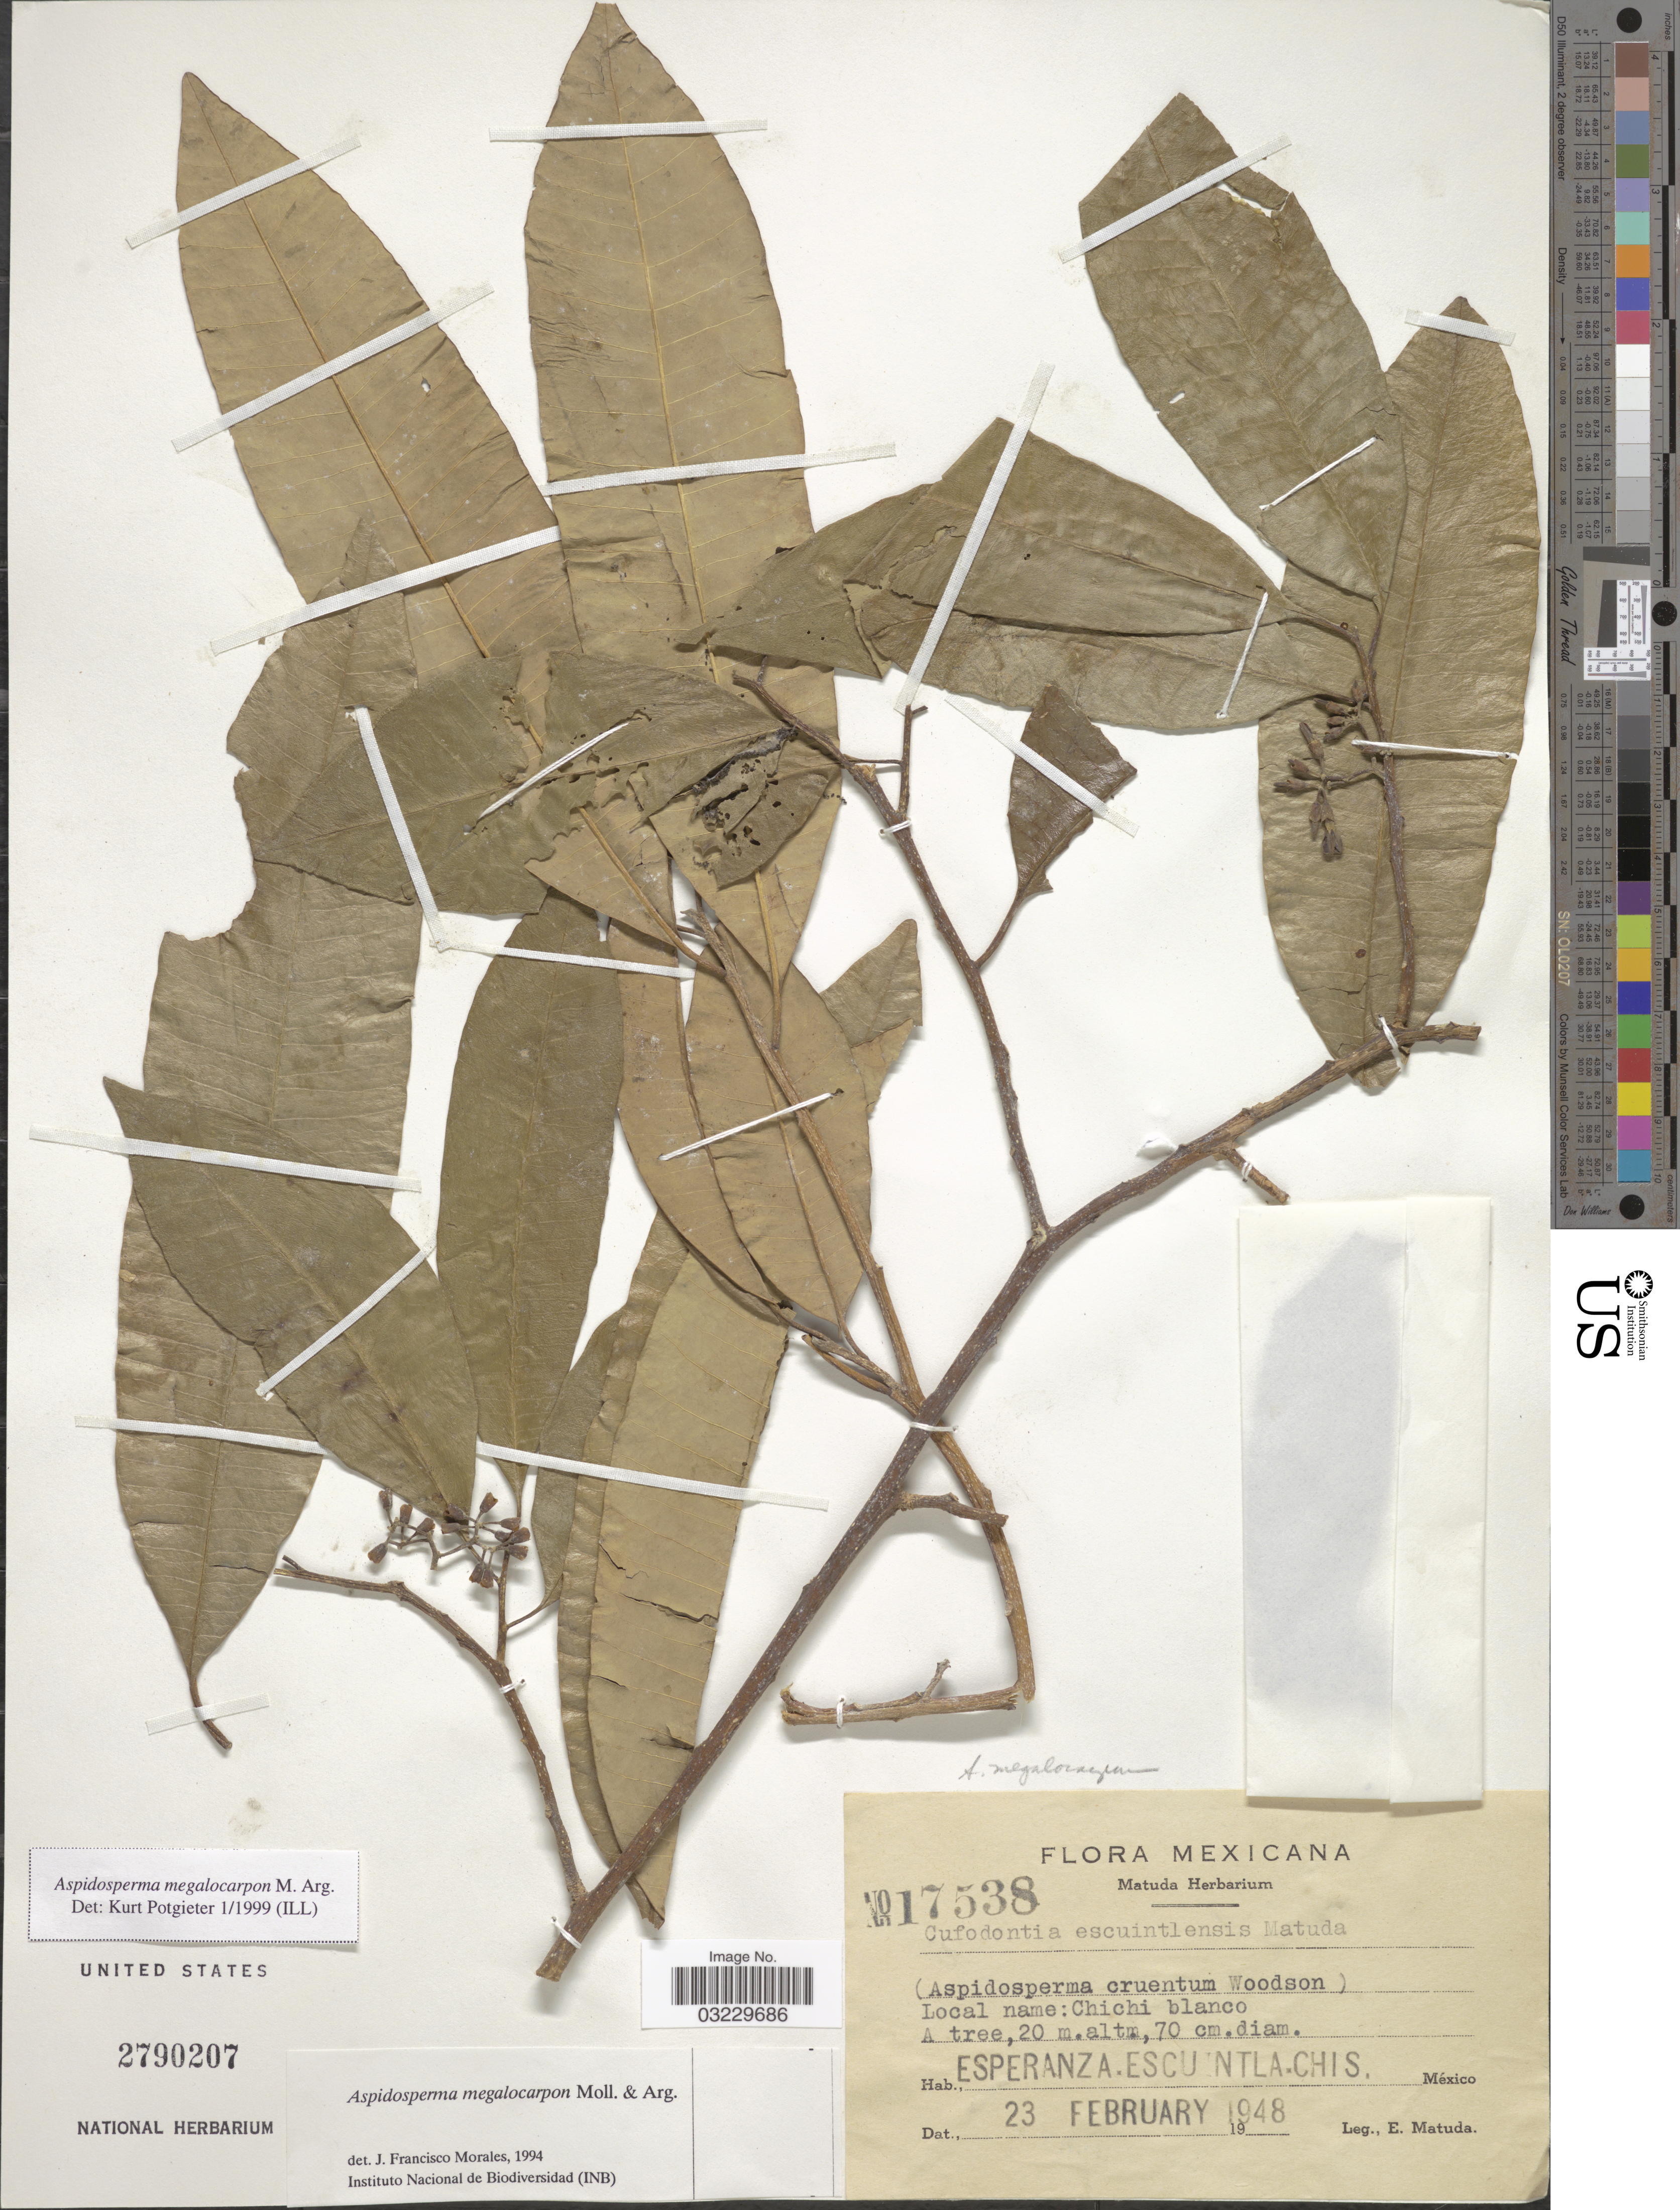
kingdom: Plantae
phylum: Tracheophyta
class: Magnoliopsida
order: Gentianales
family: Apocynaceae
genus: Aspidosperma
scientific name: Aspidosperma megalocarpon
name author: Müll. Arg.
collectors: E. Matuda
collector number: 17538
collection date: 1948-02-23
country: Mexico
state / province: Chiapas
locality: Esperanza, Escuintla.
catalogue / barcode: US 2790207